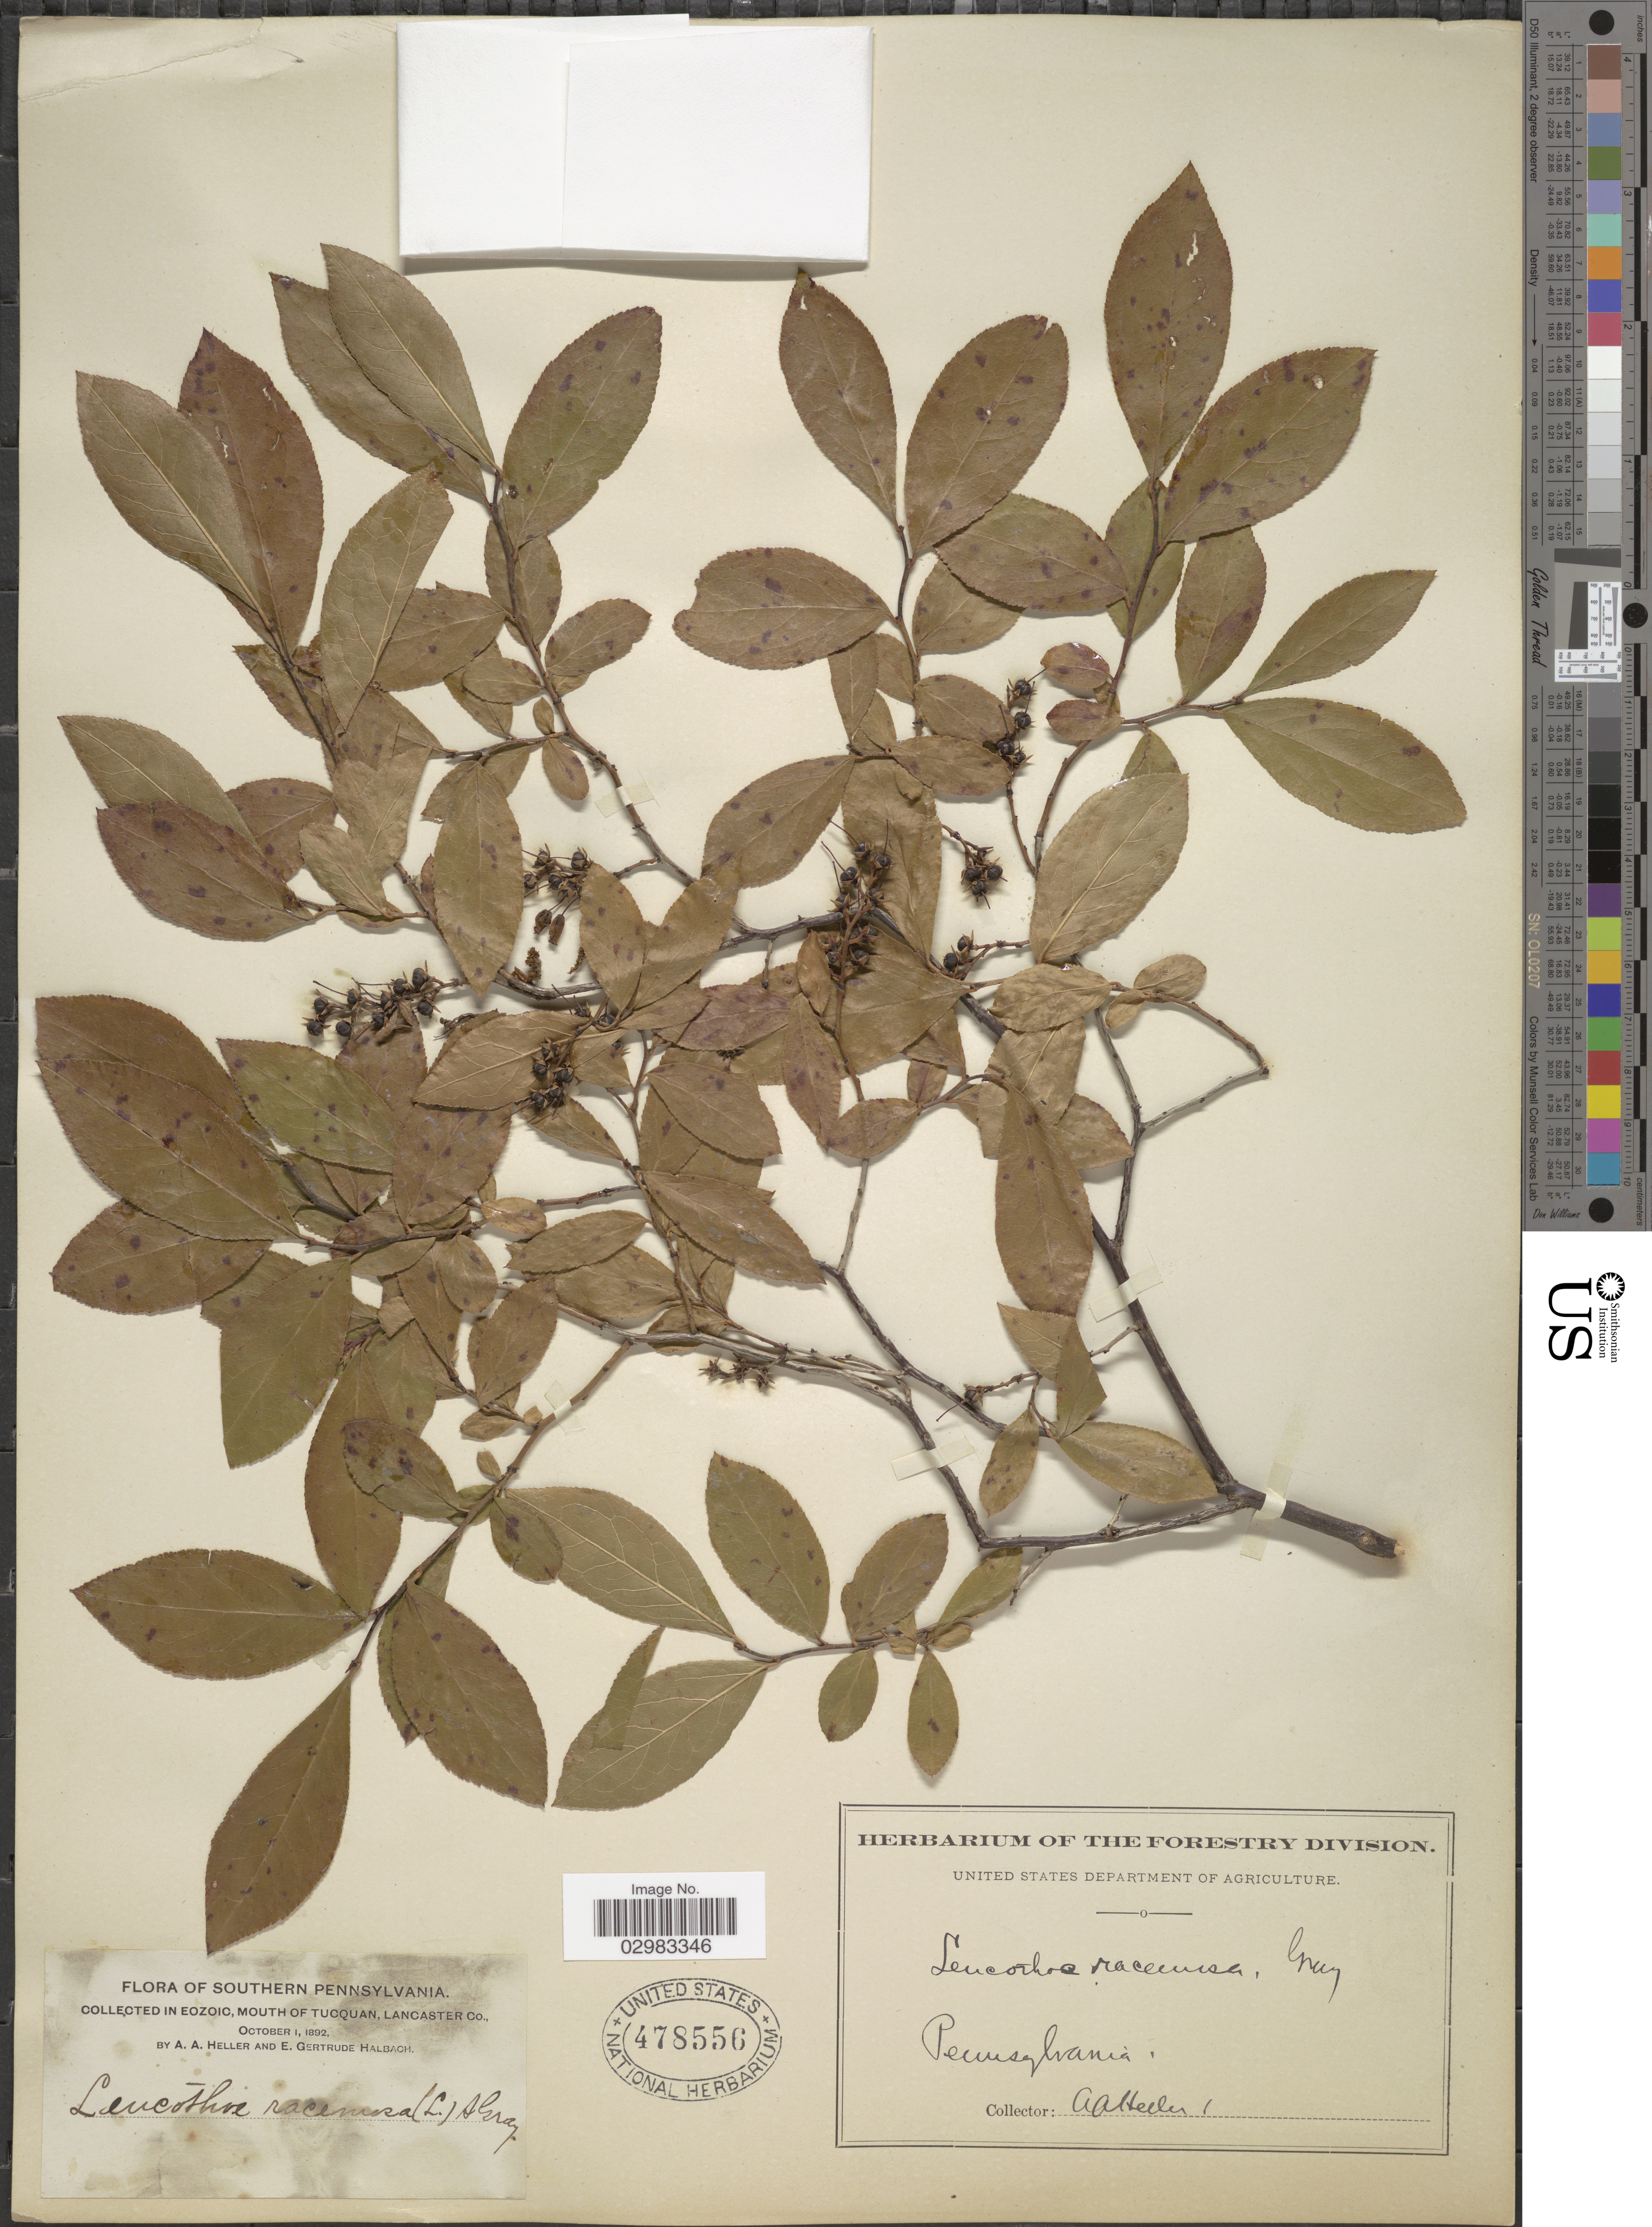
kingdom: Plantae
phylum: Tracheophyta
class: Magnoliopsida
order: Ericales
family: Ericaceae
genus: Leucothoe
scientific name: Leucothoë racemosa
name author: (L.) A. Gray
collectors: A. A. Heller & E. G. Halbach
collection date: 1892-10-01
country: United States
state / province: Pennsylvania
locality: Southern Pennsylvania. In Eozoic, mouth of Tucquan, Lancaster Co.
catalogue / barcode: US 478556